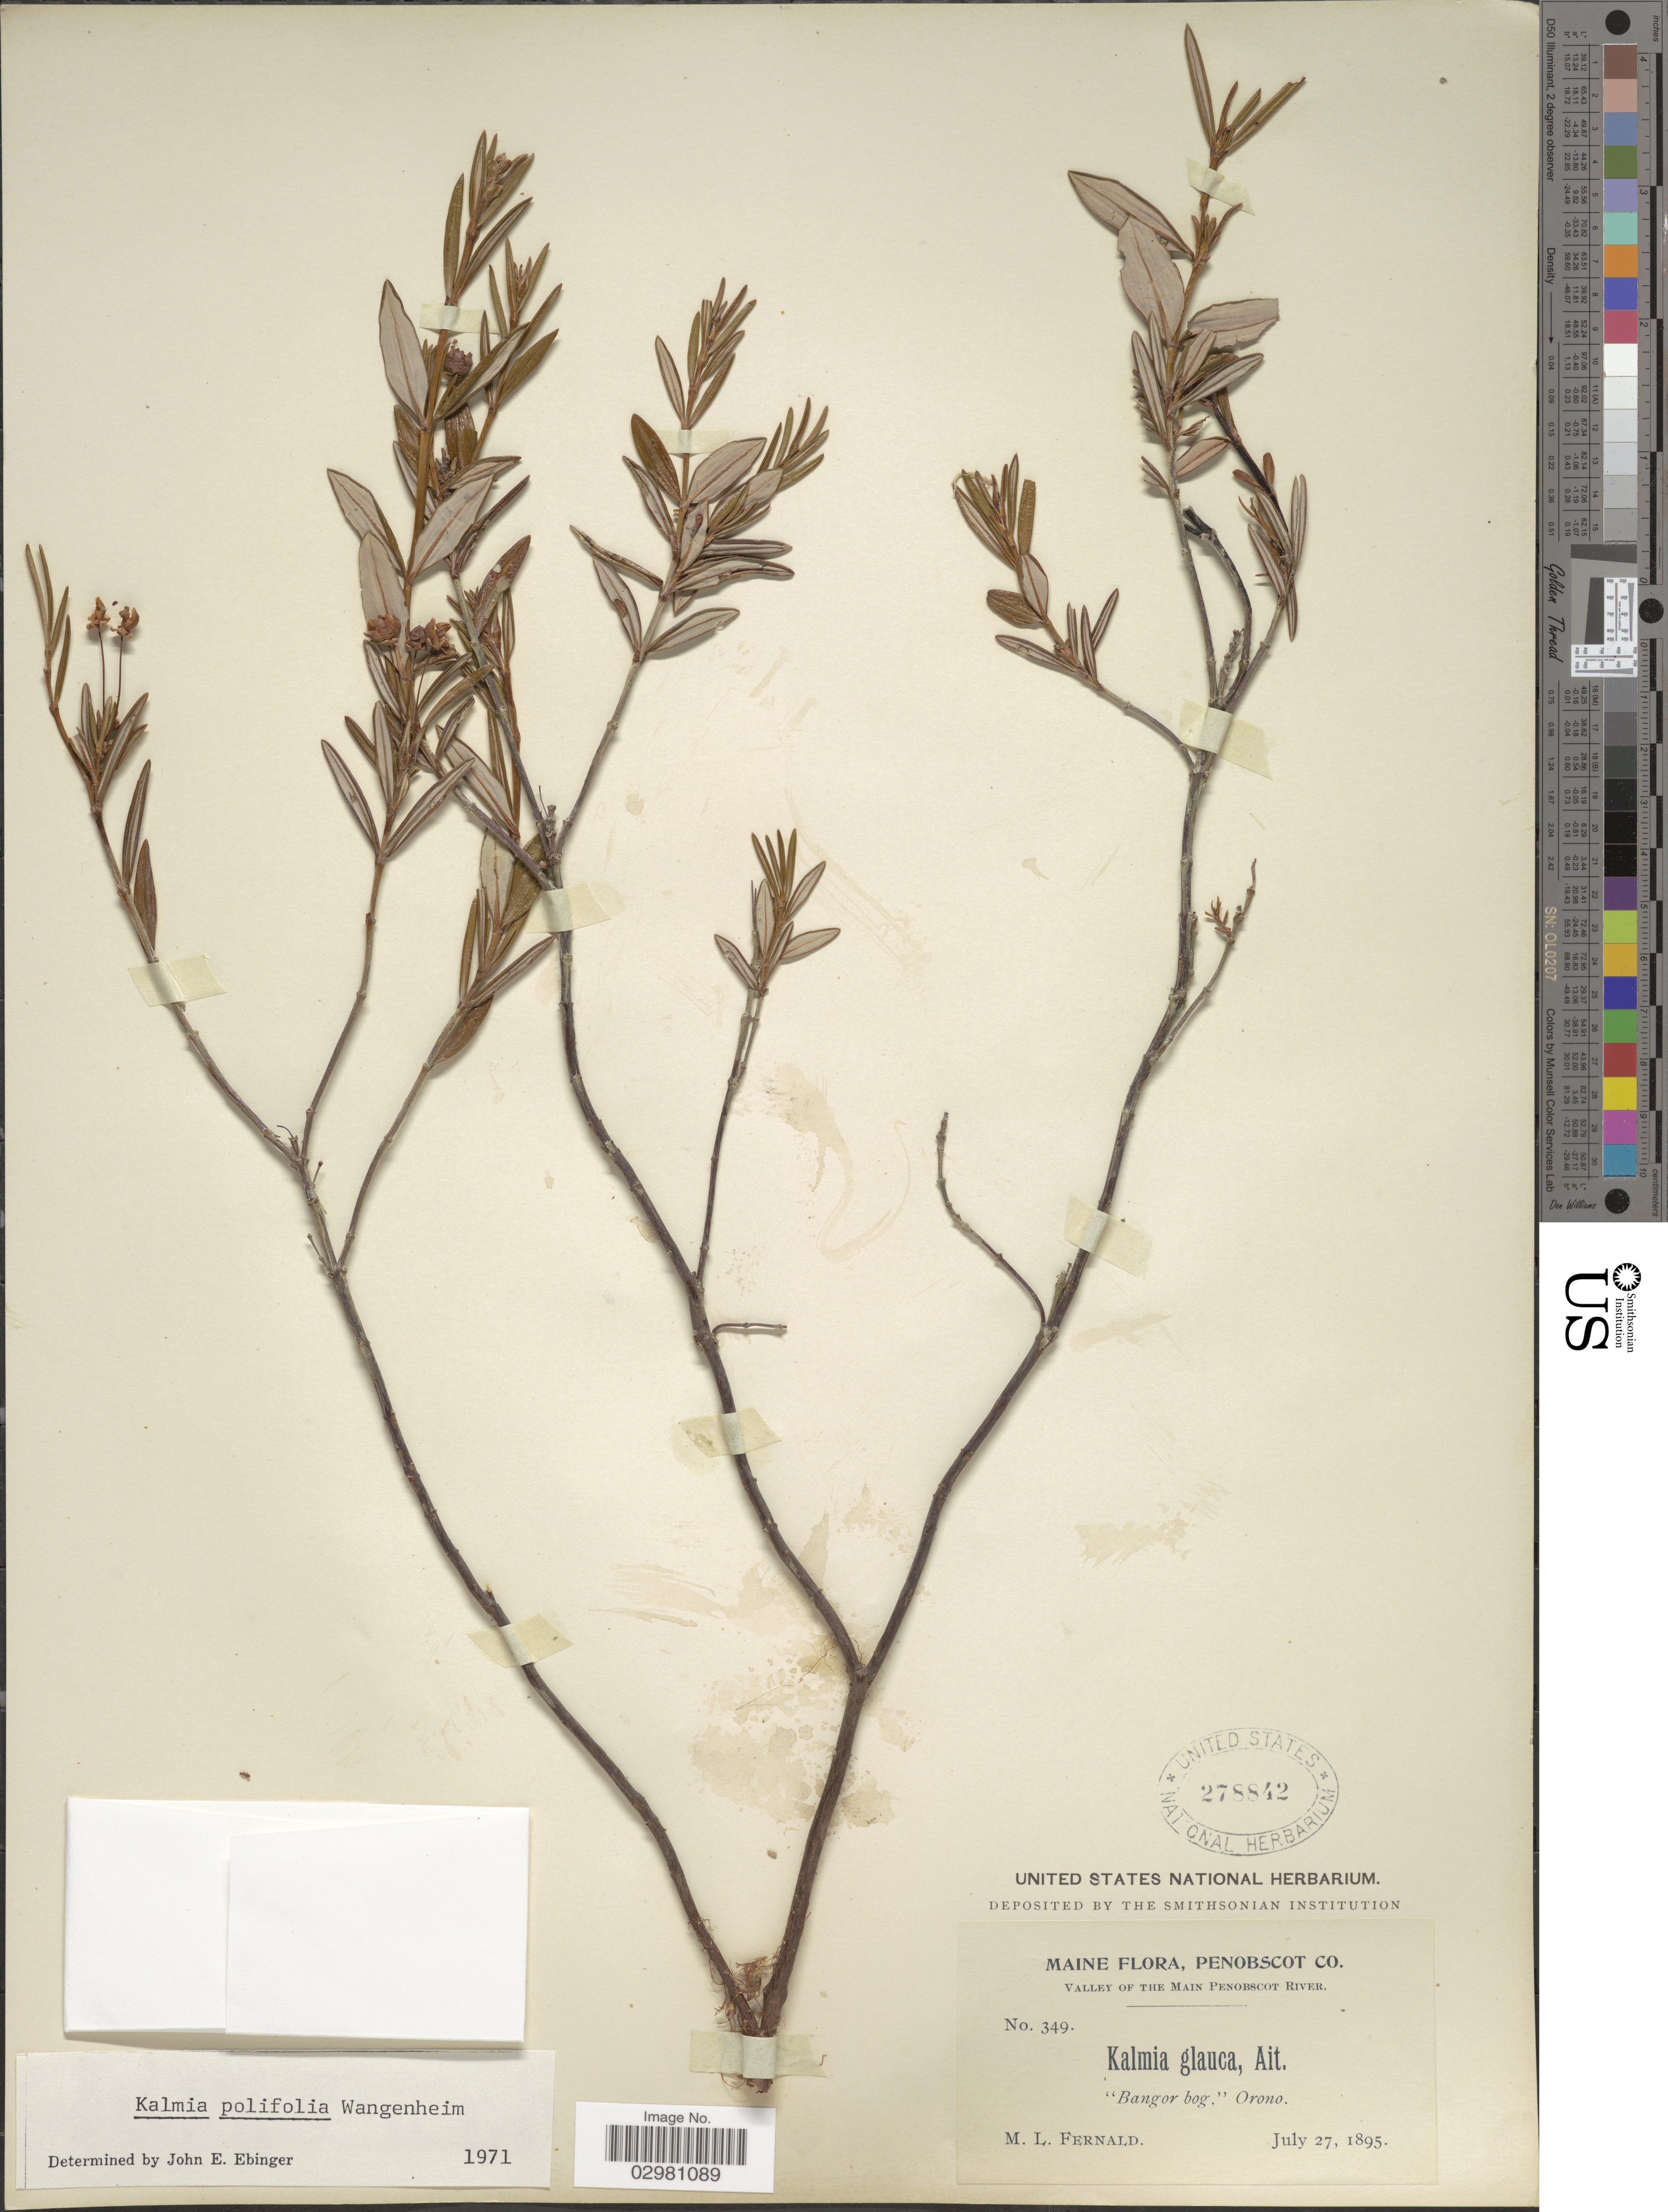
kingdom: Plantae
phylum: Tracheophyta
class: Magnoliopsida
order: Ericales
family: Ericaceae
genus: Kalmia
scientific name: Kalmia polifolia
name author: Wangenh.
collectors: M. L. Fernald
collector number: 349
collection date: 1895-07-27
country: United States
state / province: Maine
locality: Penobscot Co. Valley of the Main Penobscot River. "Bangor bog". Orono.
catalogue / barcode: US 278842